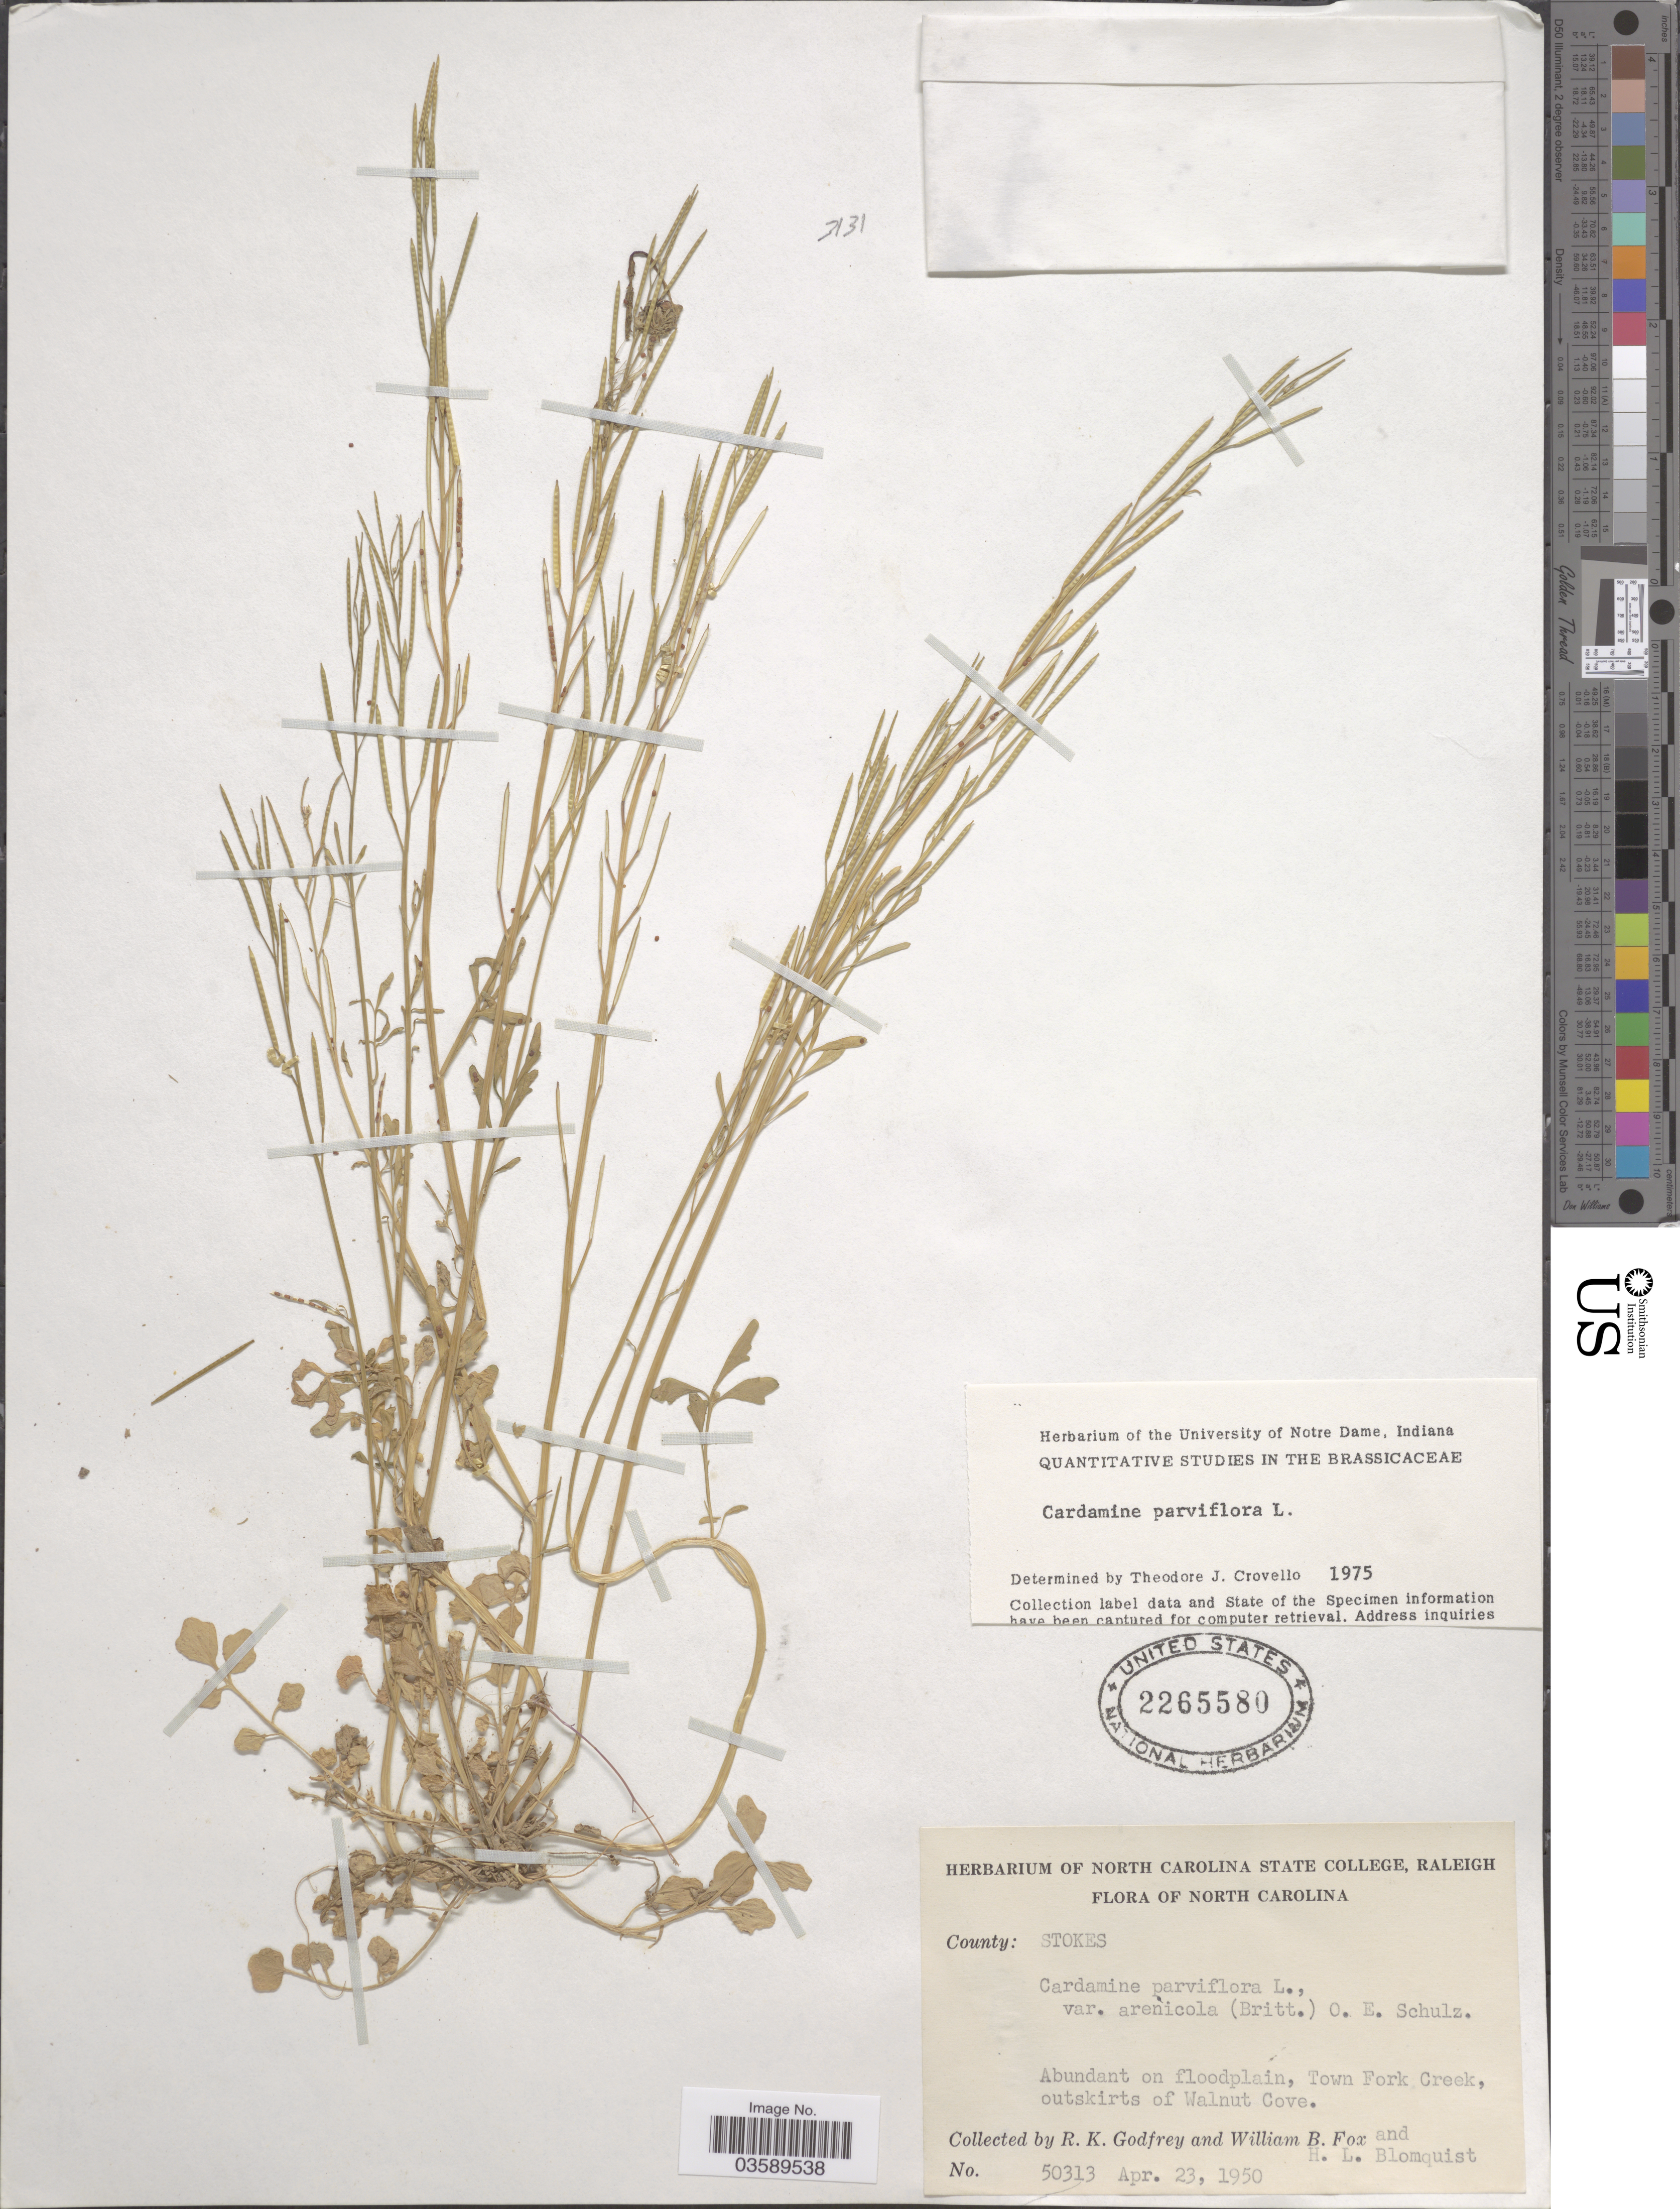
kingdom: Plantae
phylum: Tracheophyta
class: Magnoliopsida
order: Brassicales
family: Brassicaceae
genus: Cardamine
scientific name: Cardamine parviflora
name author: L.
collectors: R. K. Godfrey, W. B. Fox & H. Blomquist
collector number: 50313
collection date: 1950-04-23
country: United States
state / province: North Carolina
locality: County: Stokes. Town Fork Creek, outskirts of Walnut Cove.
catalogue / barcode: US 2265580